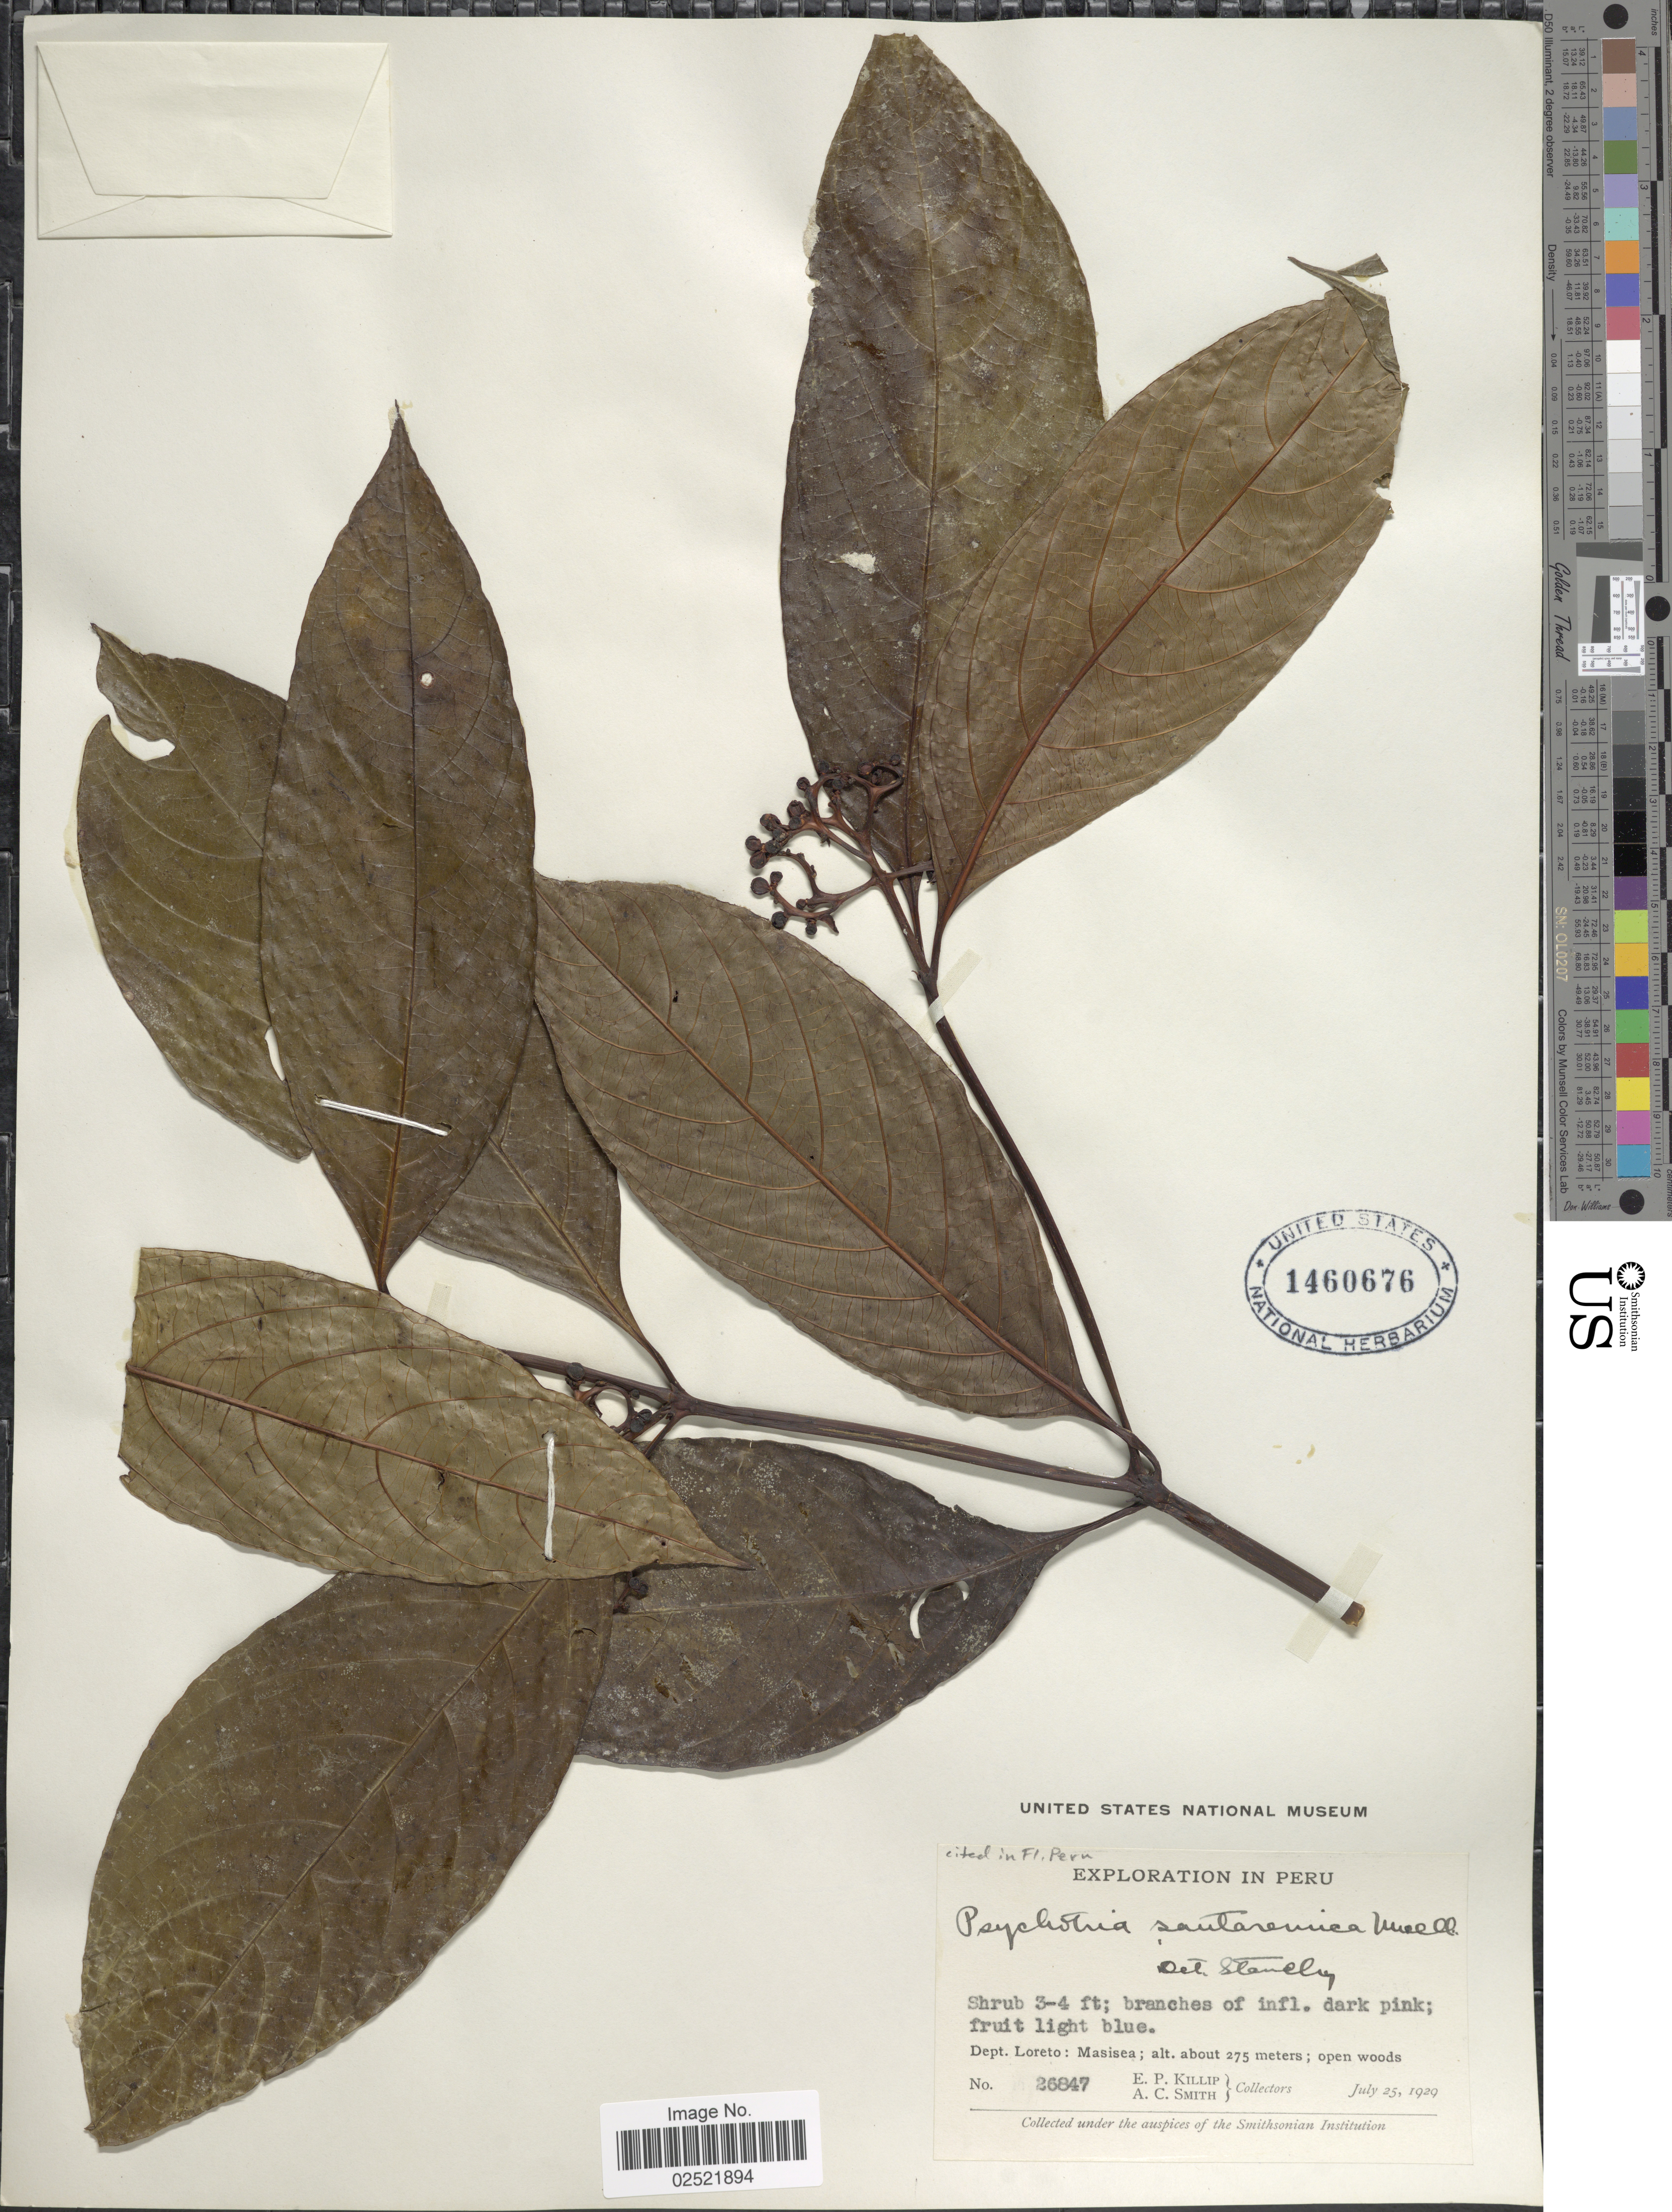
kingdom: Plantae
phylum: Tracheophyta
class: Magnoliopsida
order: Gentianales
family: Rubiaceae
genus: Psychotria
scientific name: Psychotria santaremica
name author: Müll. Arg.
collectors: E. P. Killip & A. C. Smith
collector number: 26847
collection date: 1929-07-25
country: Peru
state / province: Loreto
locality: Masisea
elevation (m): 275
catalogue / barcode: US 1460676